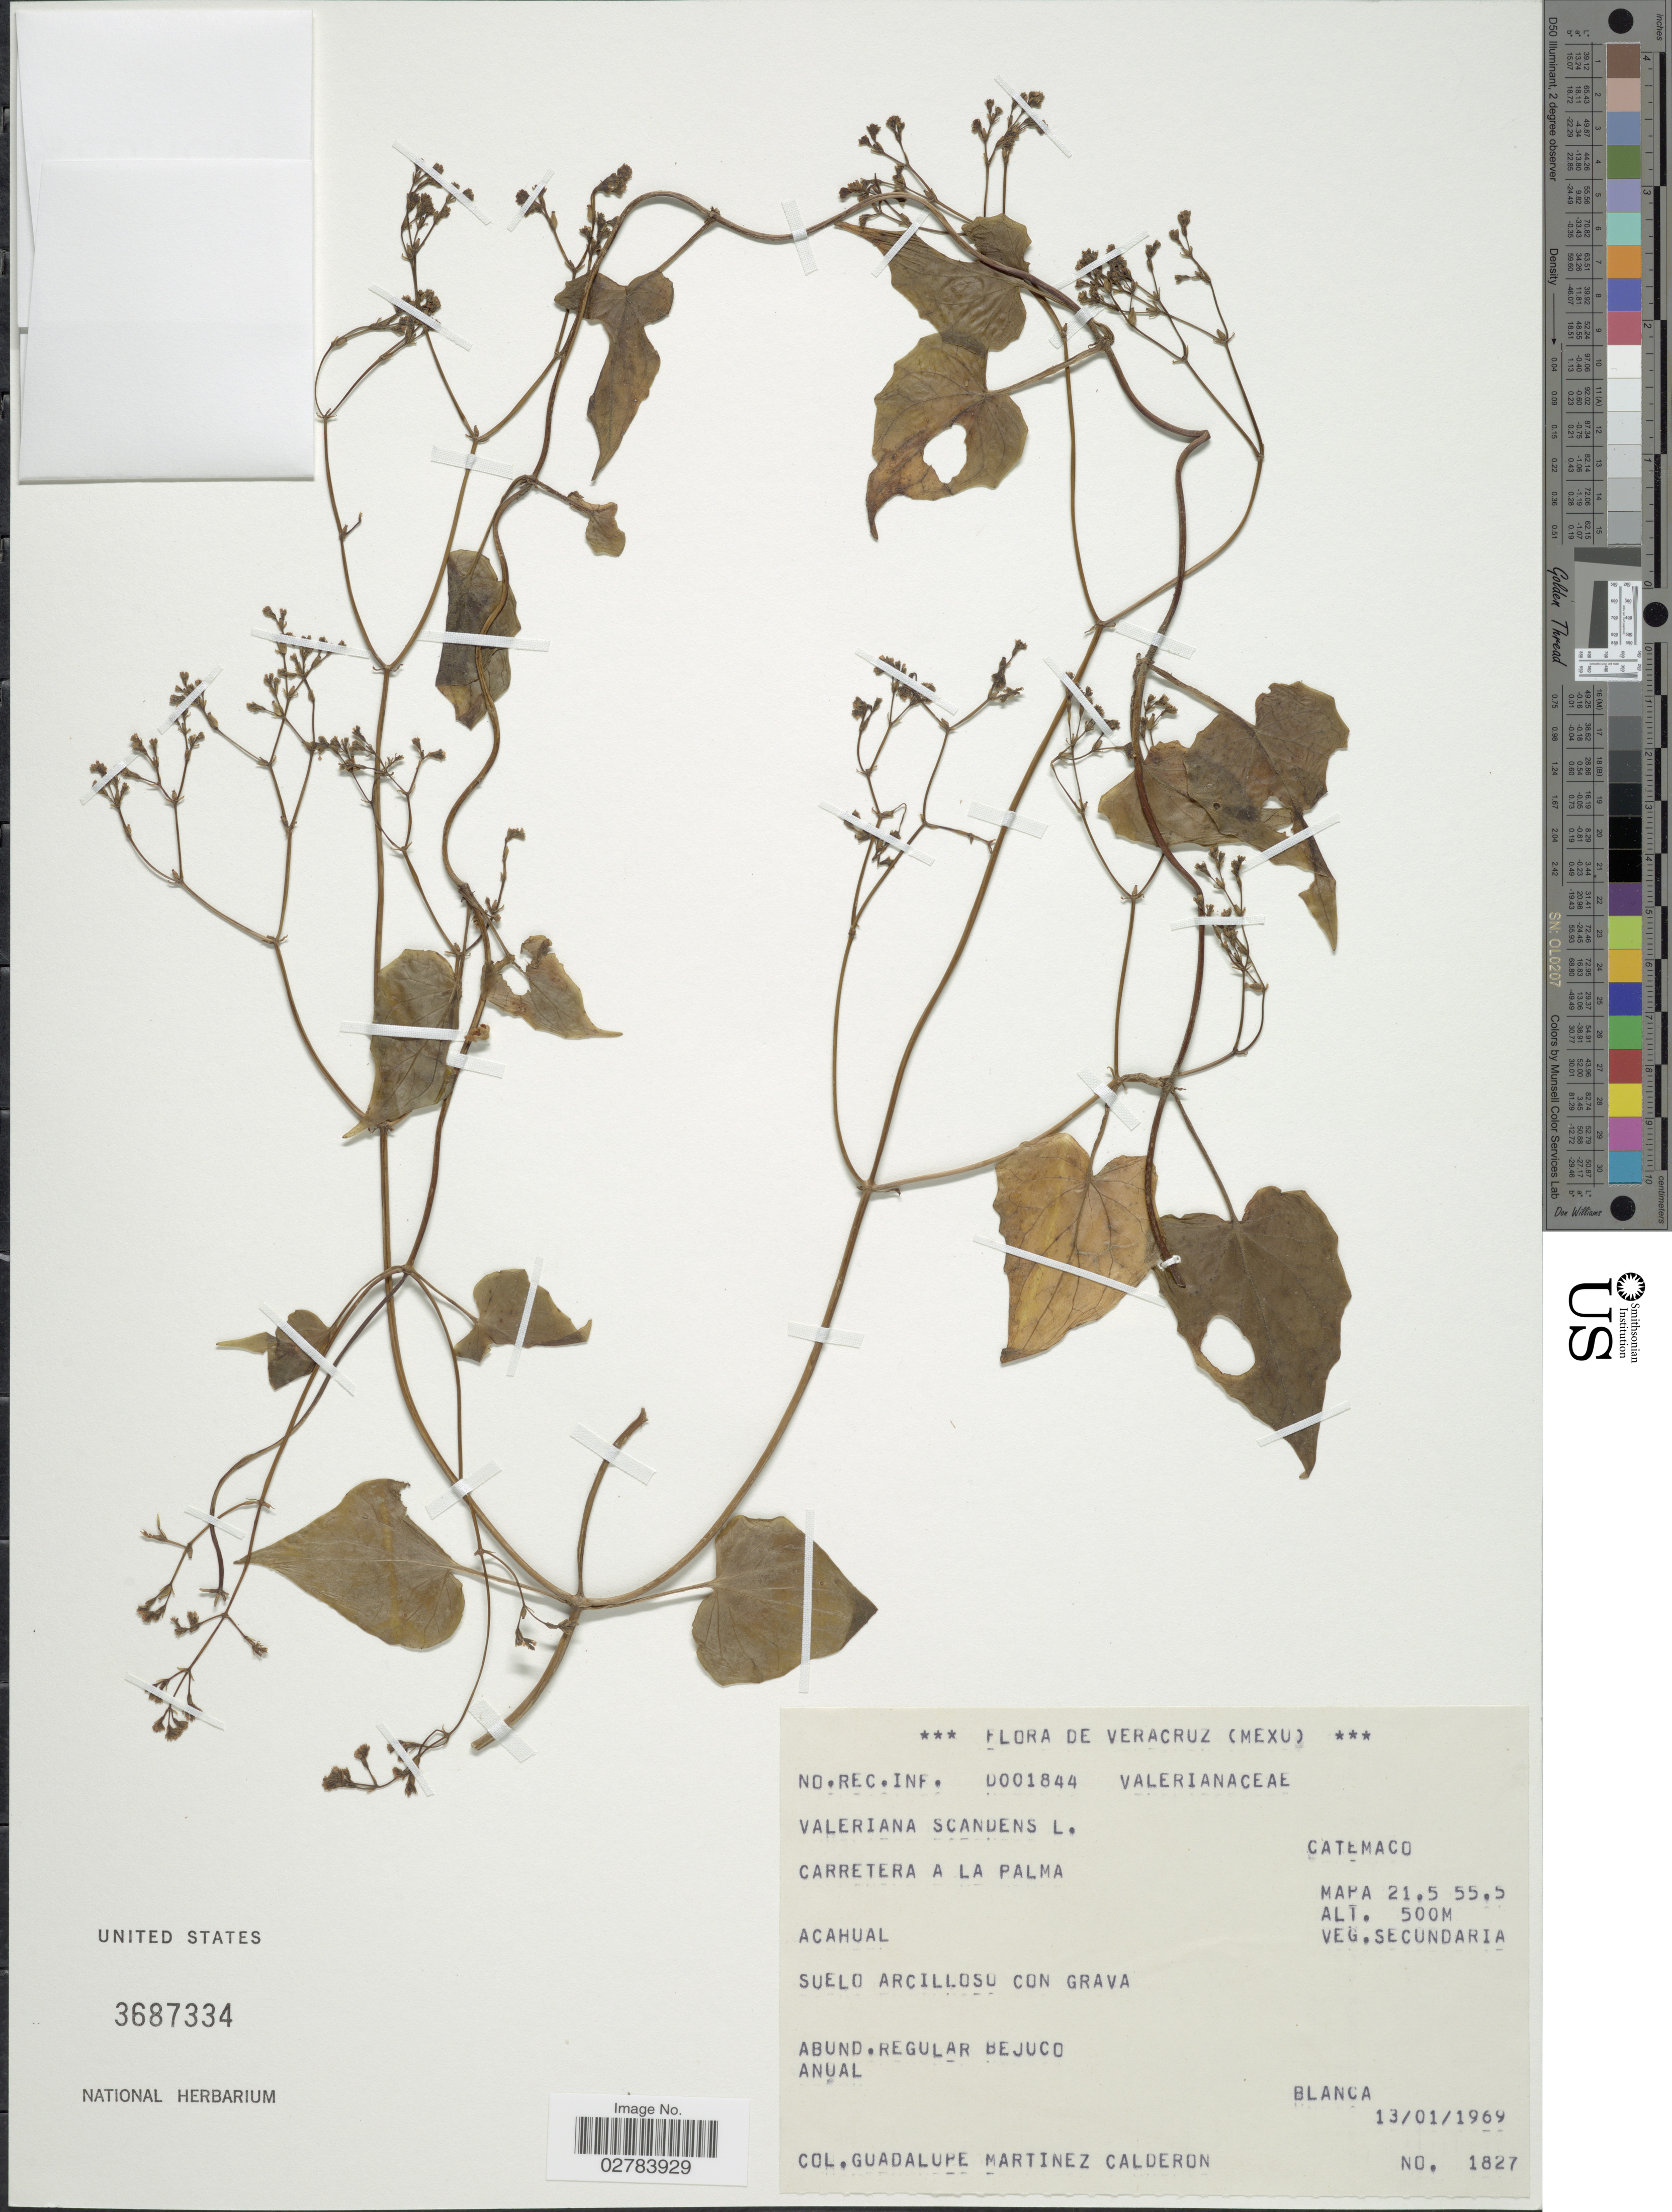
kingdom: Plantae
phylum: Tracheophyta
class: Magnoliopsida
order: Dipsacales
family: Caprifoliaceae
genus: Valeriana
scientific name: Valeriana scandens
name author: L.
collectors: G. Martinez-C.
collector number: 1827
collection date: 1969-01-13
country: Mexico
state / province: Veracruz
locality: Veracruz, Carretera a la Palma, Acahual, Catemaco.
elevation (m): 500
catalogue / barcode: US 3687334